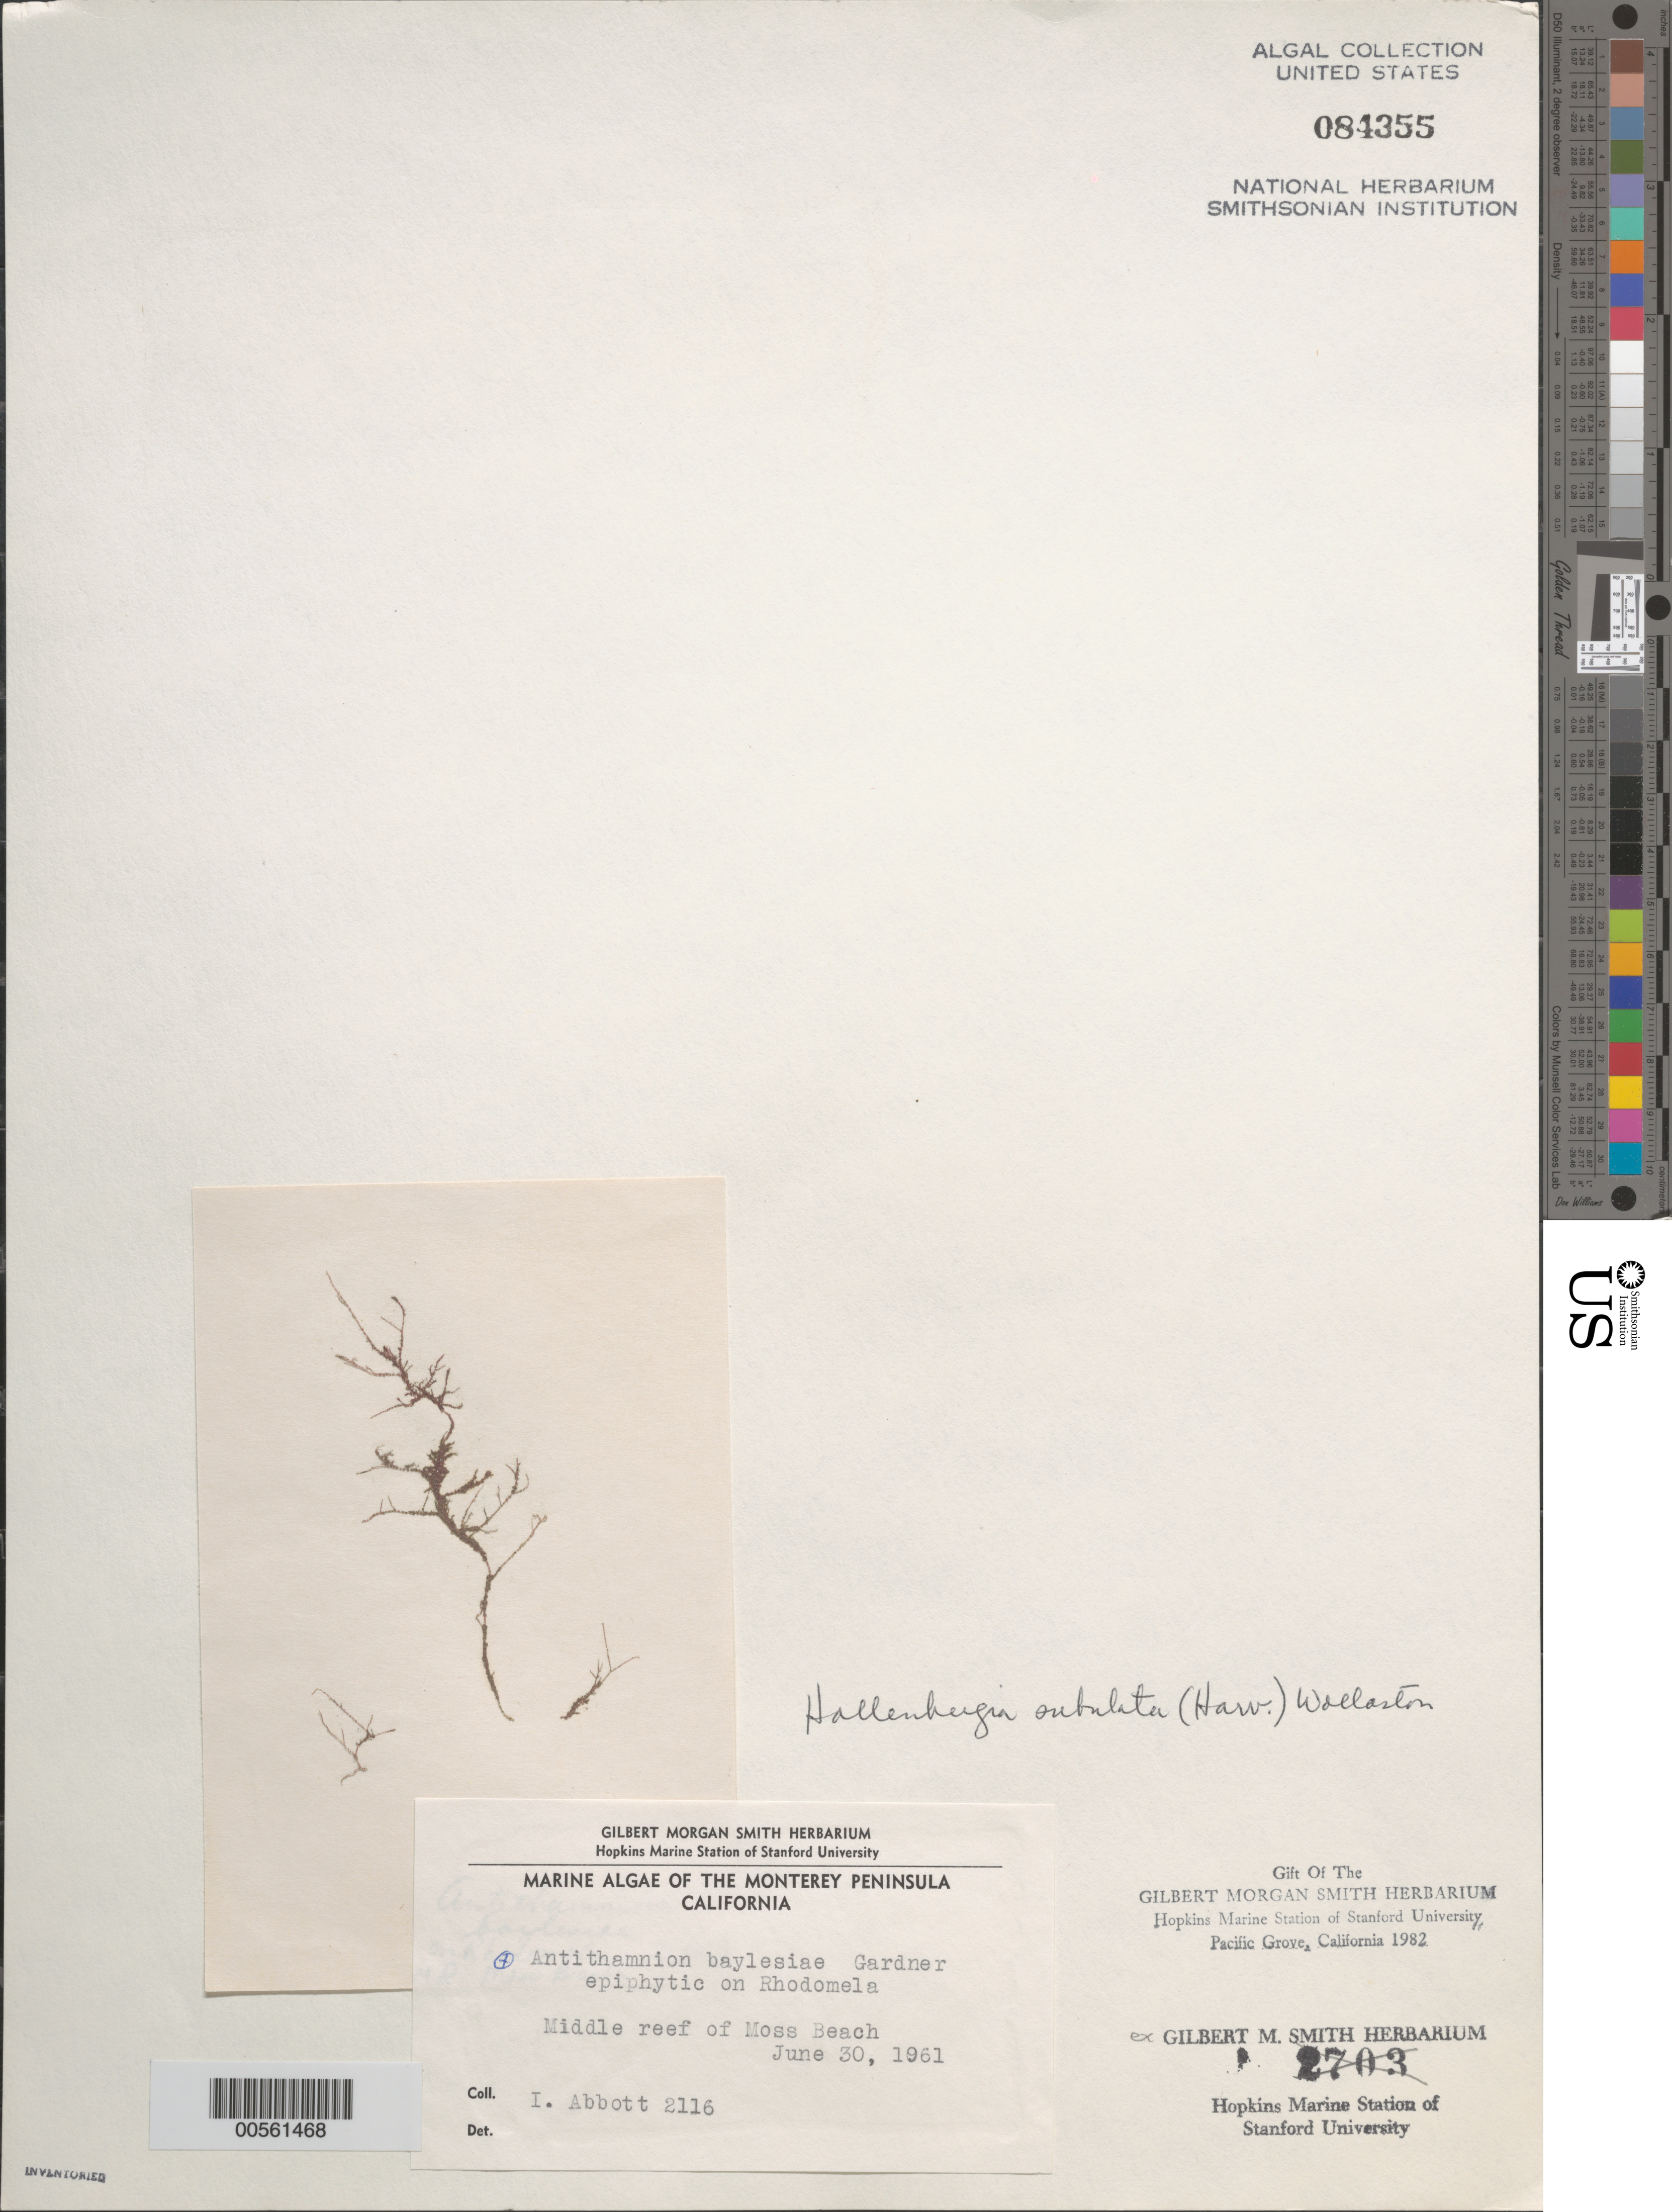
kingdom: Plantae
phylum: Rhodophyta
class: Florideophyceae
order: Ceramiales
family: Ceramiaceae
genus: Hollenbergia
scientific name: Hollenbergia subulata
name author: (Harv.) Wollaston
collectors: I. A. Abbott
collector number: IAA 2116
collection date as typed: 30 Jun 1961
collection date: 1961-06-30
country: United States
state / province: California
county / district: Monterey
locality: Middle Reef of Moss Beach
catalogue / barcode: US 84355